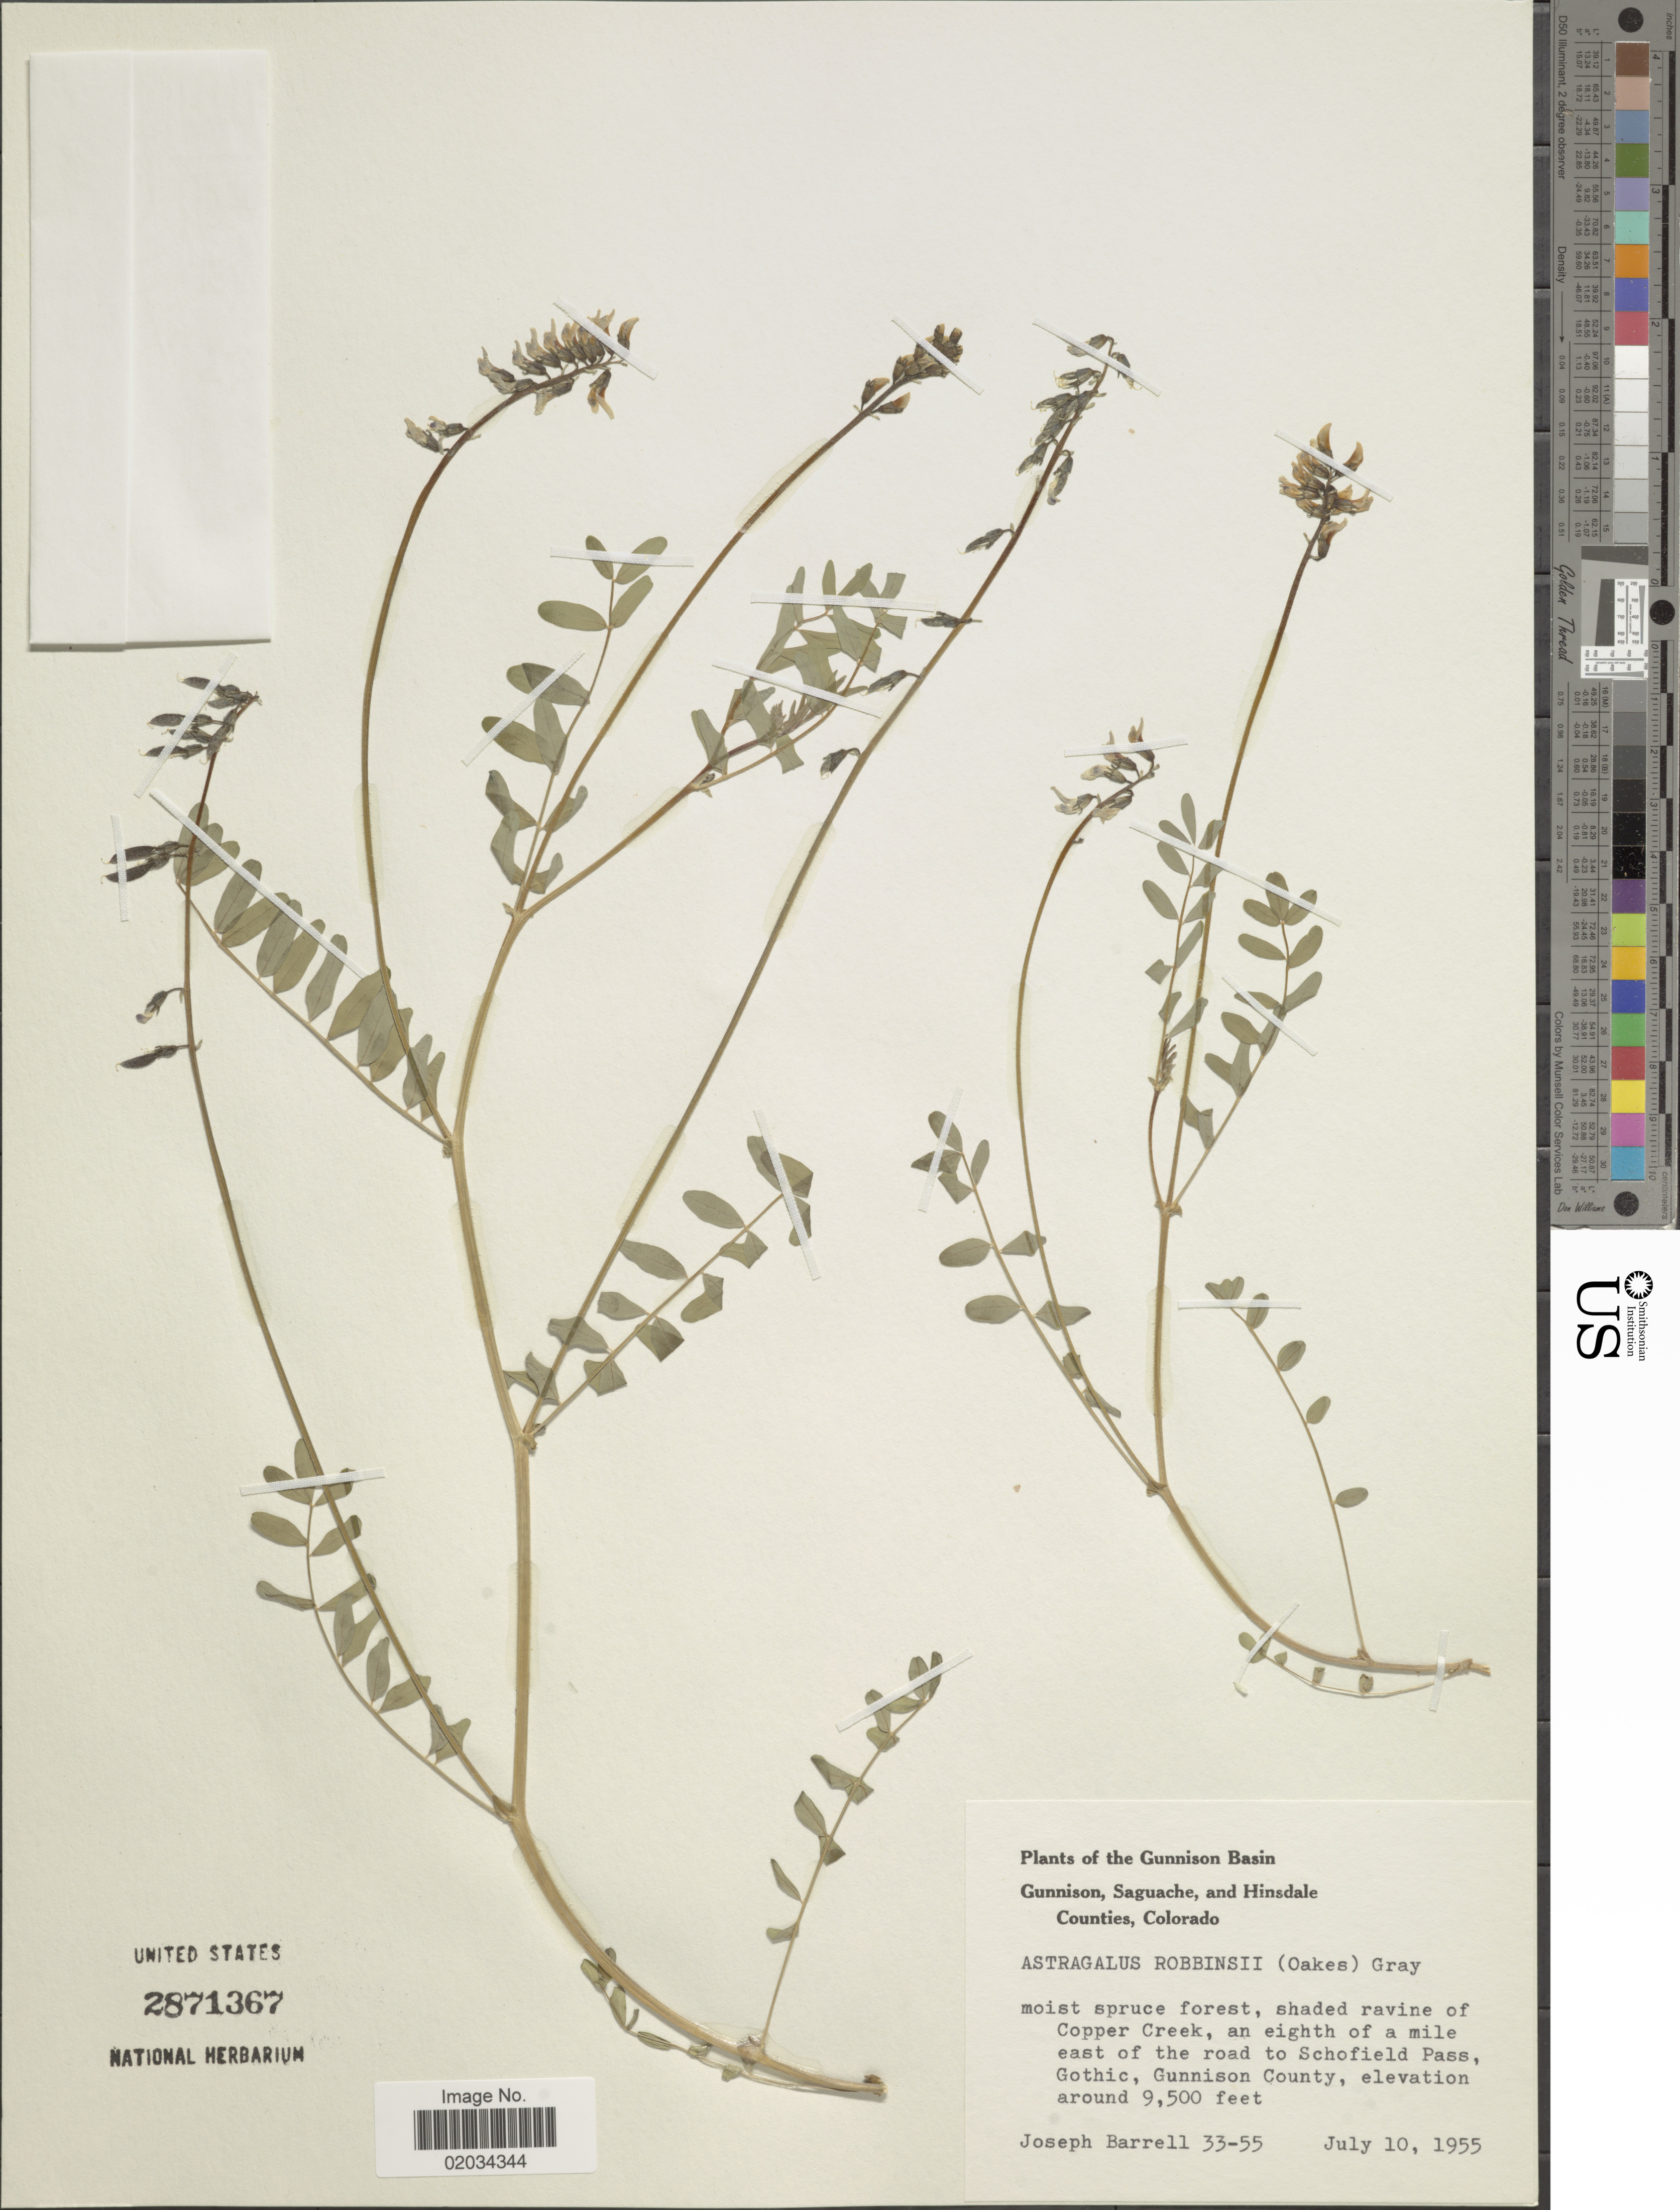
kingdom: Plantae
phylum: Tracheophyta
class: Magnoliopsida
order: Fabales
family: Fabaceae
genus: Astragalus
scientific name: Astragalus robbinsii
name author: (Oakes) A. Gray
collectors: J. Barrell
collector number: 33-55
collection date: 1955-07-10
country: United States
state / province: Colorado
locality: Gunnison Basin, Gunnison, Saguache, and Hinsdale Counties, Copper Creek, and eight of a mile east of the road to Schofield Pass, Gothic, Gunnison County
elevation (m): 2896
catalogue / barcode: US 2871367